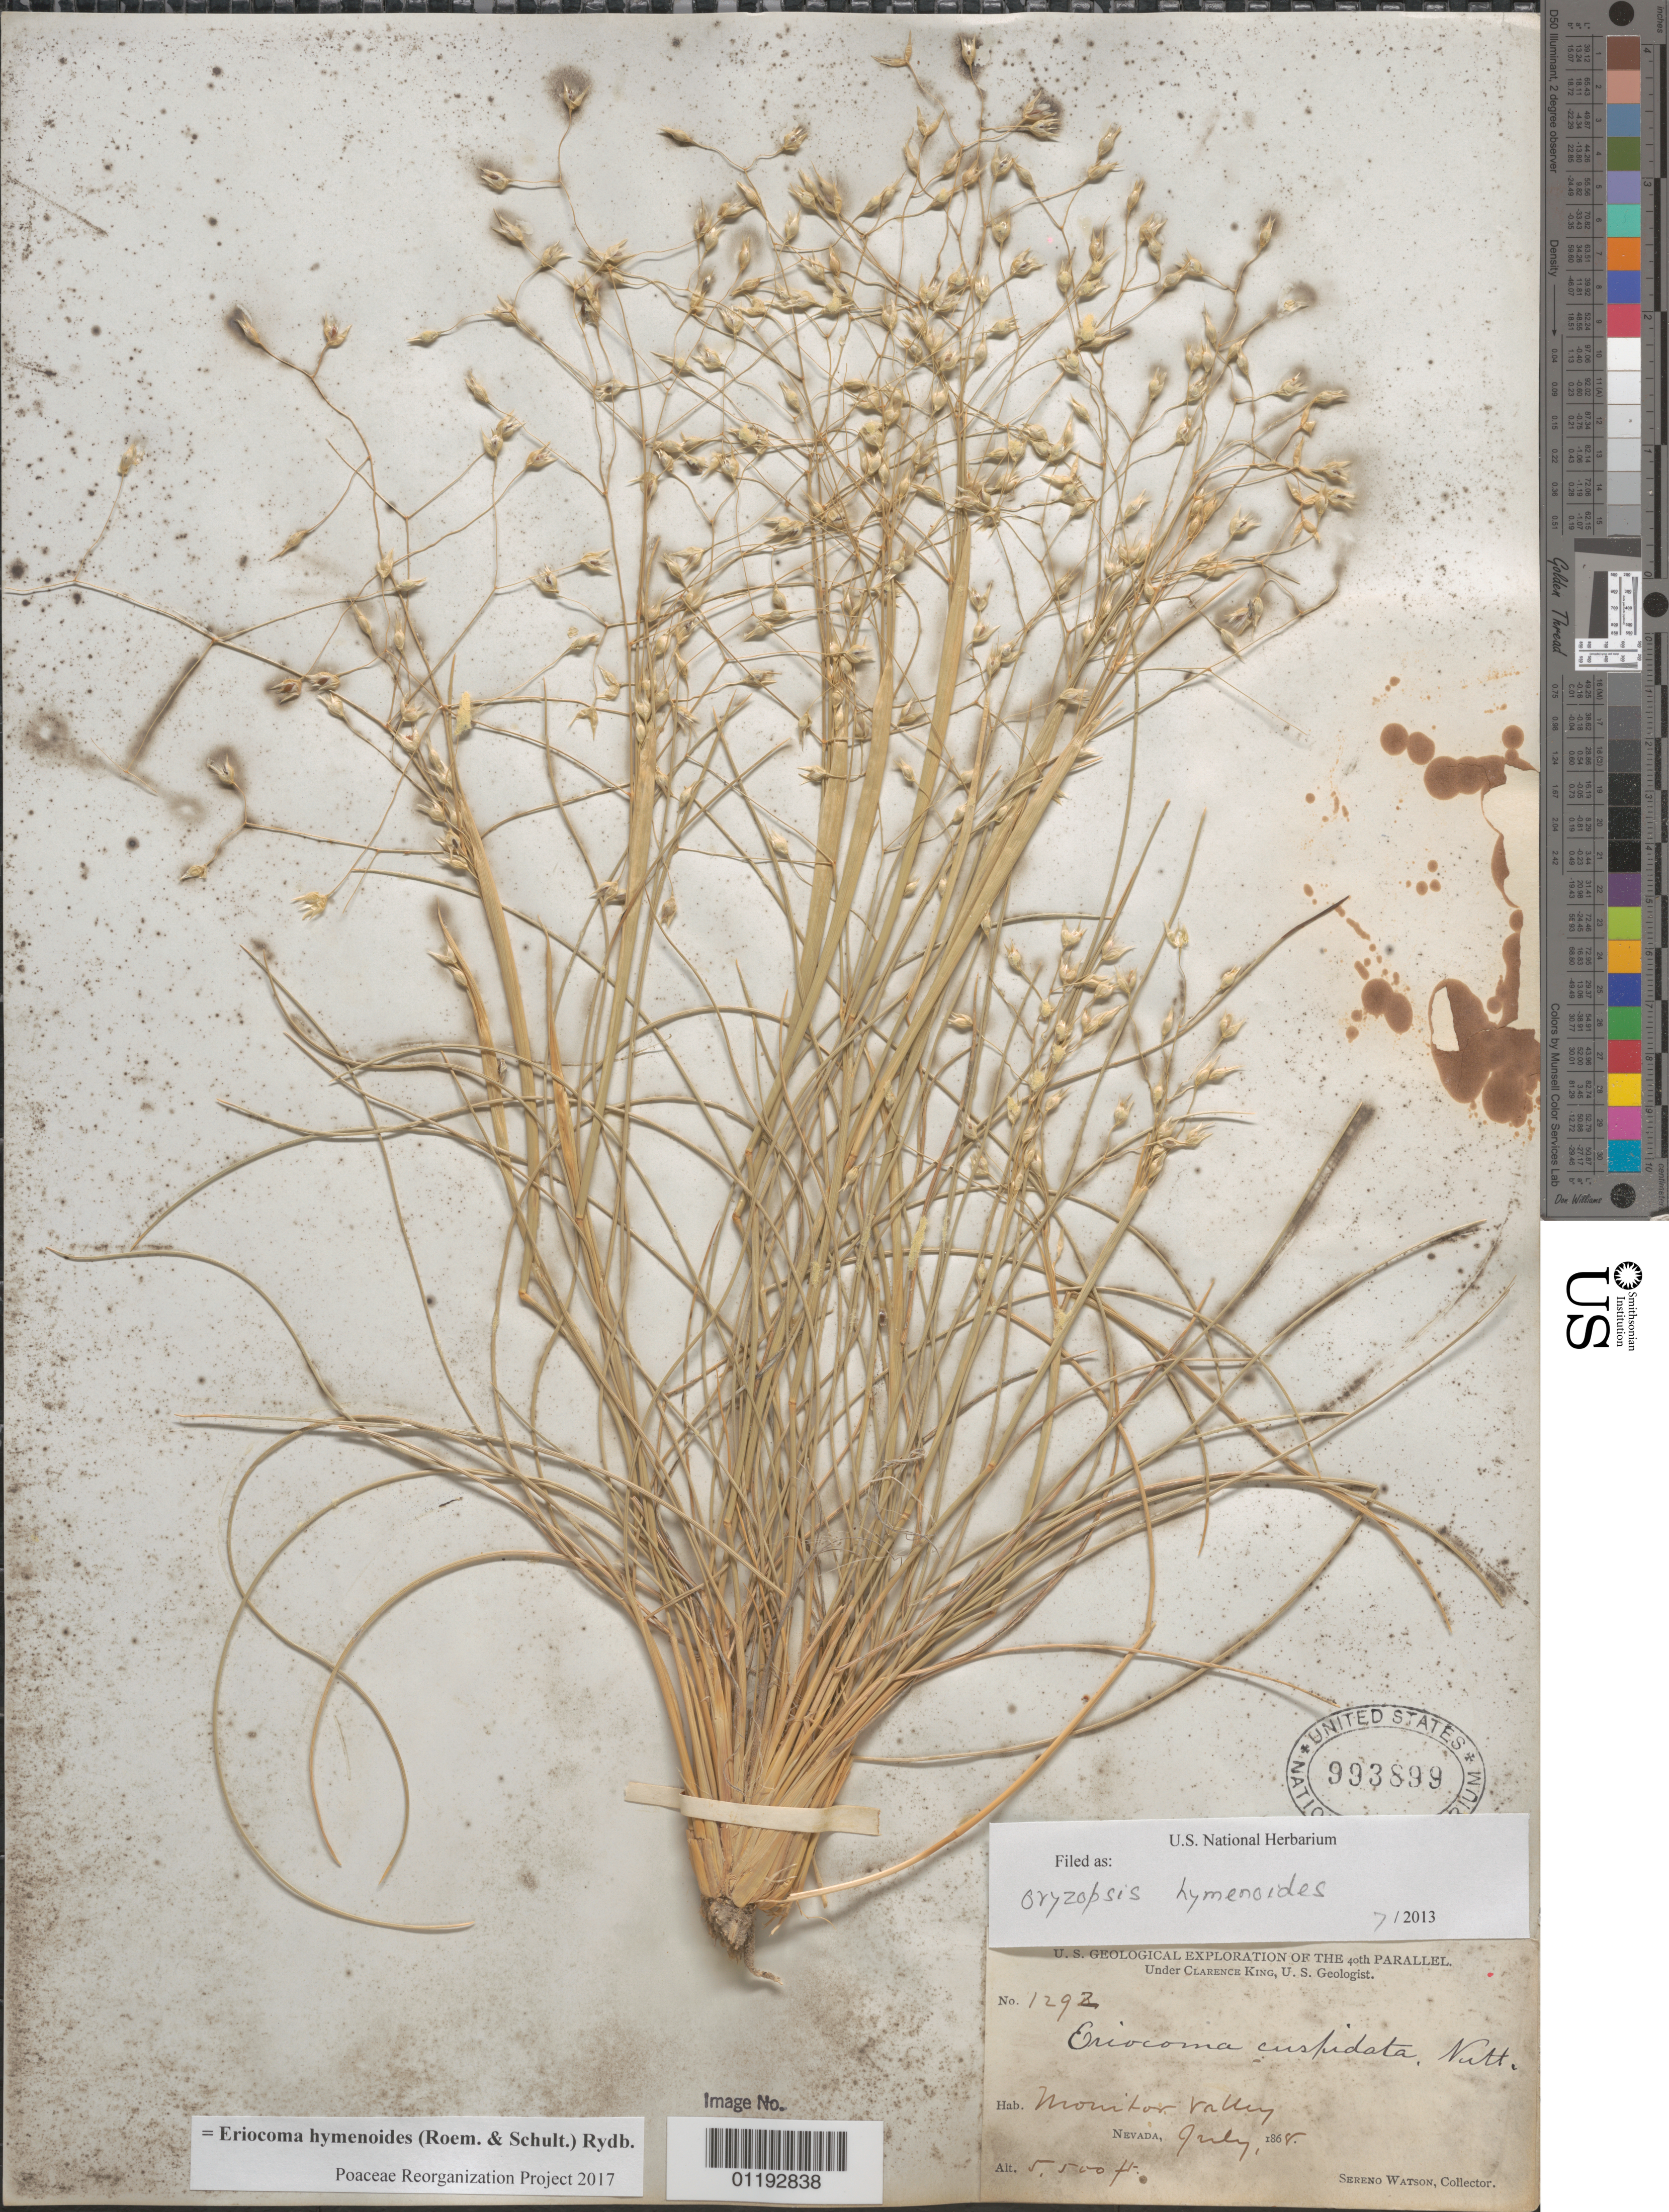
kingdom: Plantae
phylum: Tracheophyta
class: Liliopsida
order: Poales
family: Poaceae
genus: Eriocoma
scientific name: Eriocoma hymenoides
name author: (Roem. & Schult.) Rydb.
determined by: Poaceae Reorganization Project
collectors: S. Watson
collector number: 1292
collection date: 1868-07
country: United States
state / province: Nevada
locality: Monitor Valley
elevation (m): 1676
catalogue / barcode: US 993899